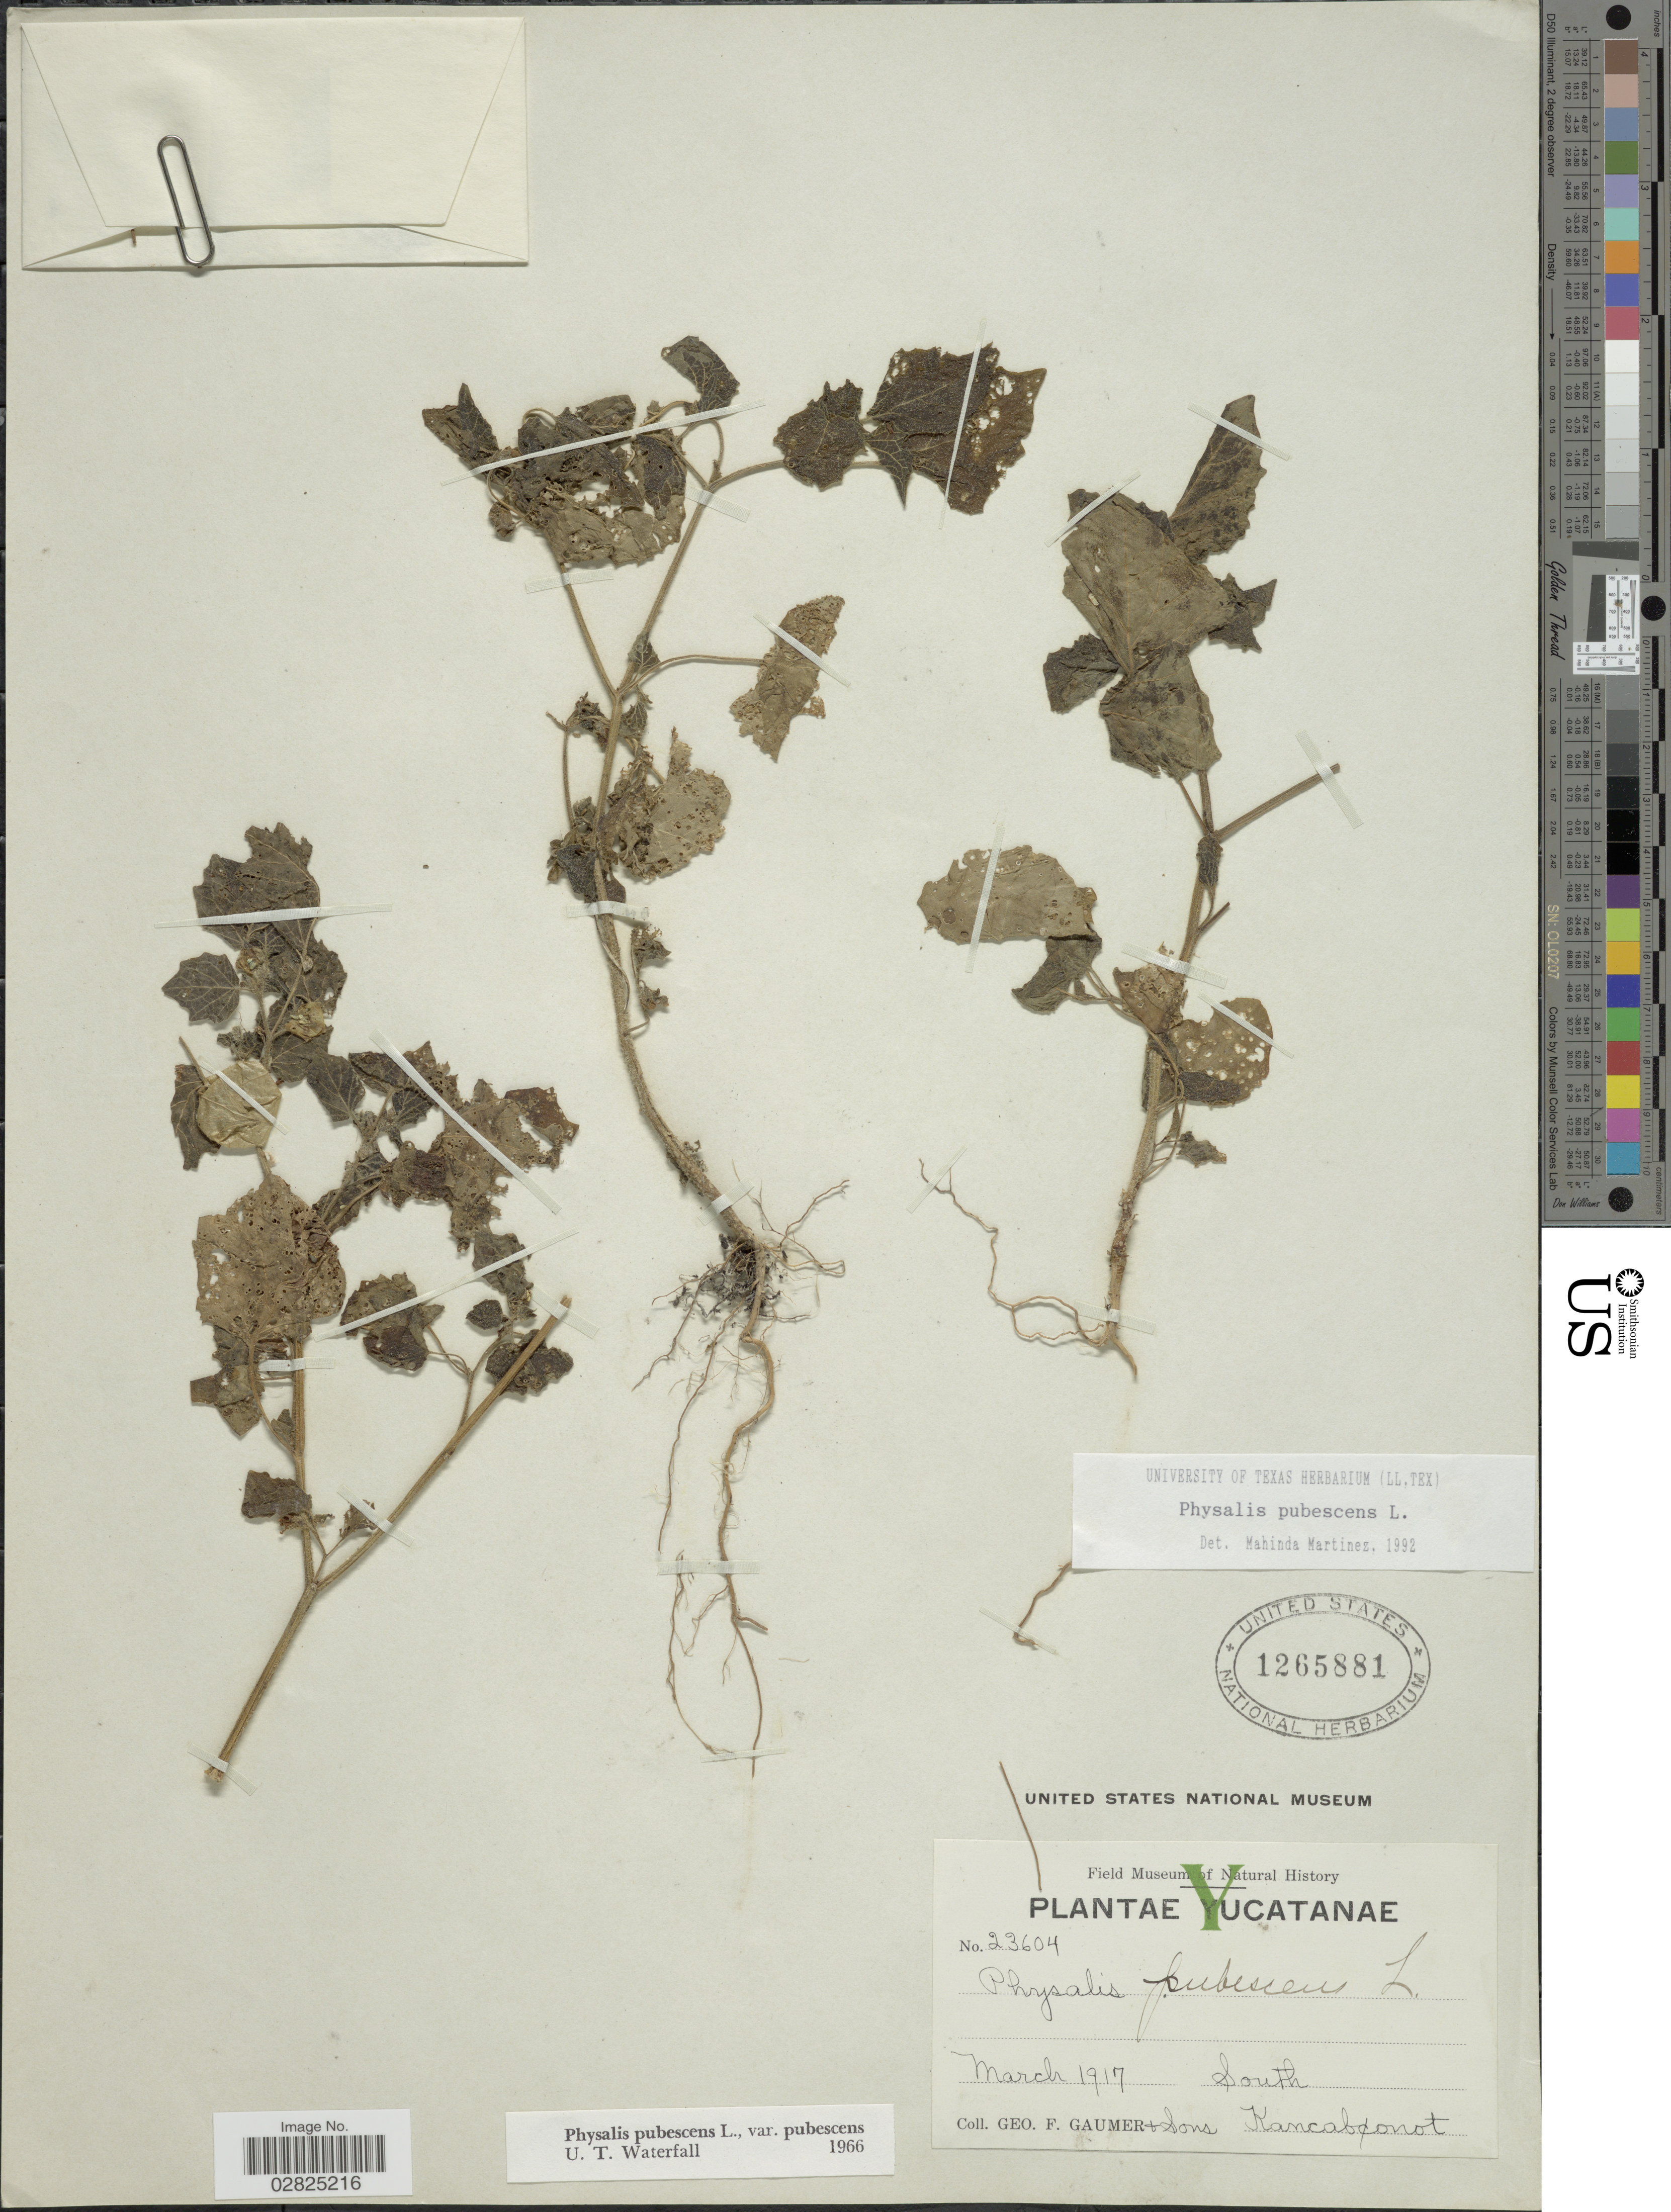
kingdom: Plantae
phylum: Tracheophyta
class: Magnoliopsida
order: Solanales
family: Solanaceae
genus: Physalis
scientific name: Physalis pubescens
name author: L.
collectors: G. F. Gaumer & Sons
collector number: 23604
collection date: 1917-03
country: Mexico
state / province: Yucatán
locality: South Kancabonot.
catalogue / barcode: US 1265881